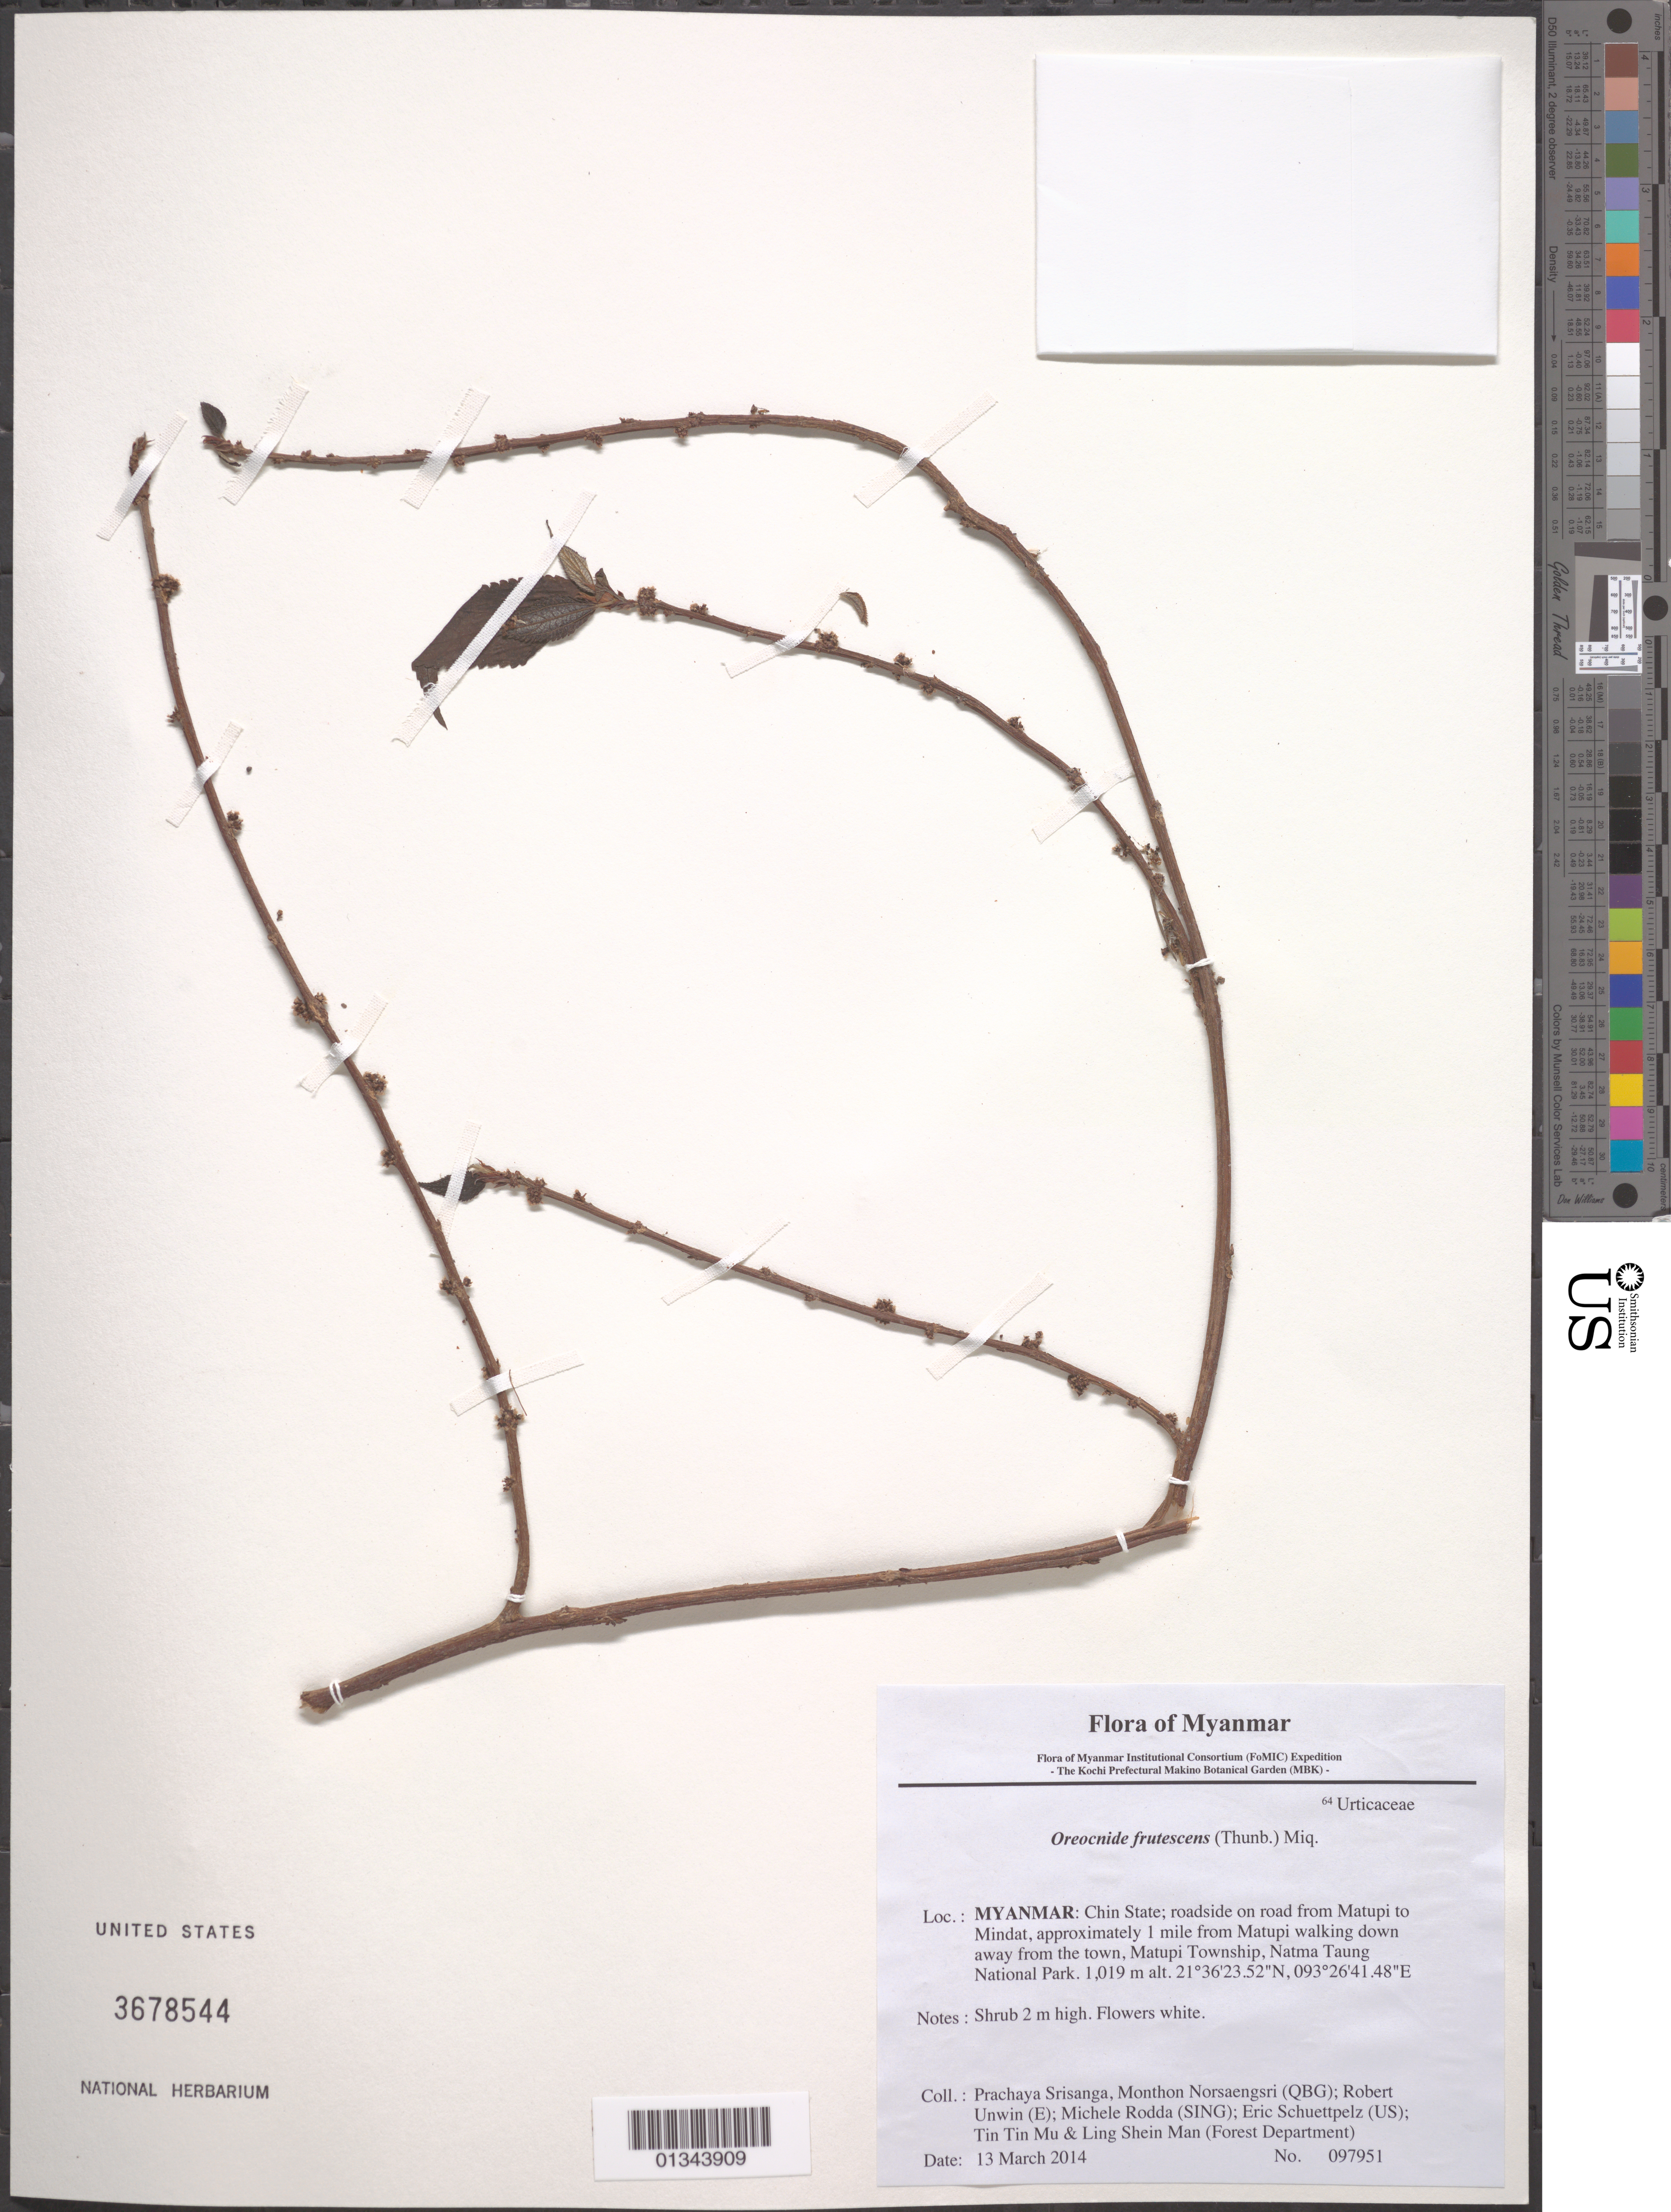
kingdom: Plantae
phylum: Tracheophyta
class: Magnoliopsida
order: Rosales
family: Urticaceae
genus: Oreocnide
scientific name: Oreocnide frutescens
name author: (Thunb.) Miq.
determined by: Fujikawa, Kazumi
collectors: P. Srisanga, M. Norsaengsri, R. Unwin, M. Rodda, E. Schuettpelz, Tin Tin Mu & Ling Shein Man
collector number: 97951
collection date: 2014-03-13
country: Myanmar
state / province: Chin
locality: Roadside on road from Matupi to Mindat, approximately 1 mile from Matupi walking down away from the town, Matupi Township, Natma Taung National Park.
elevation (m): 1019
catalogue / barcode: US 3678544